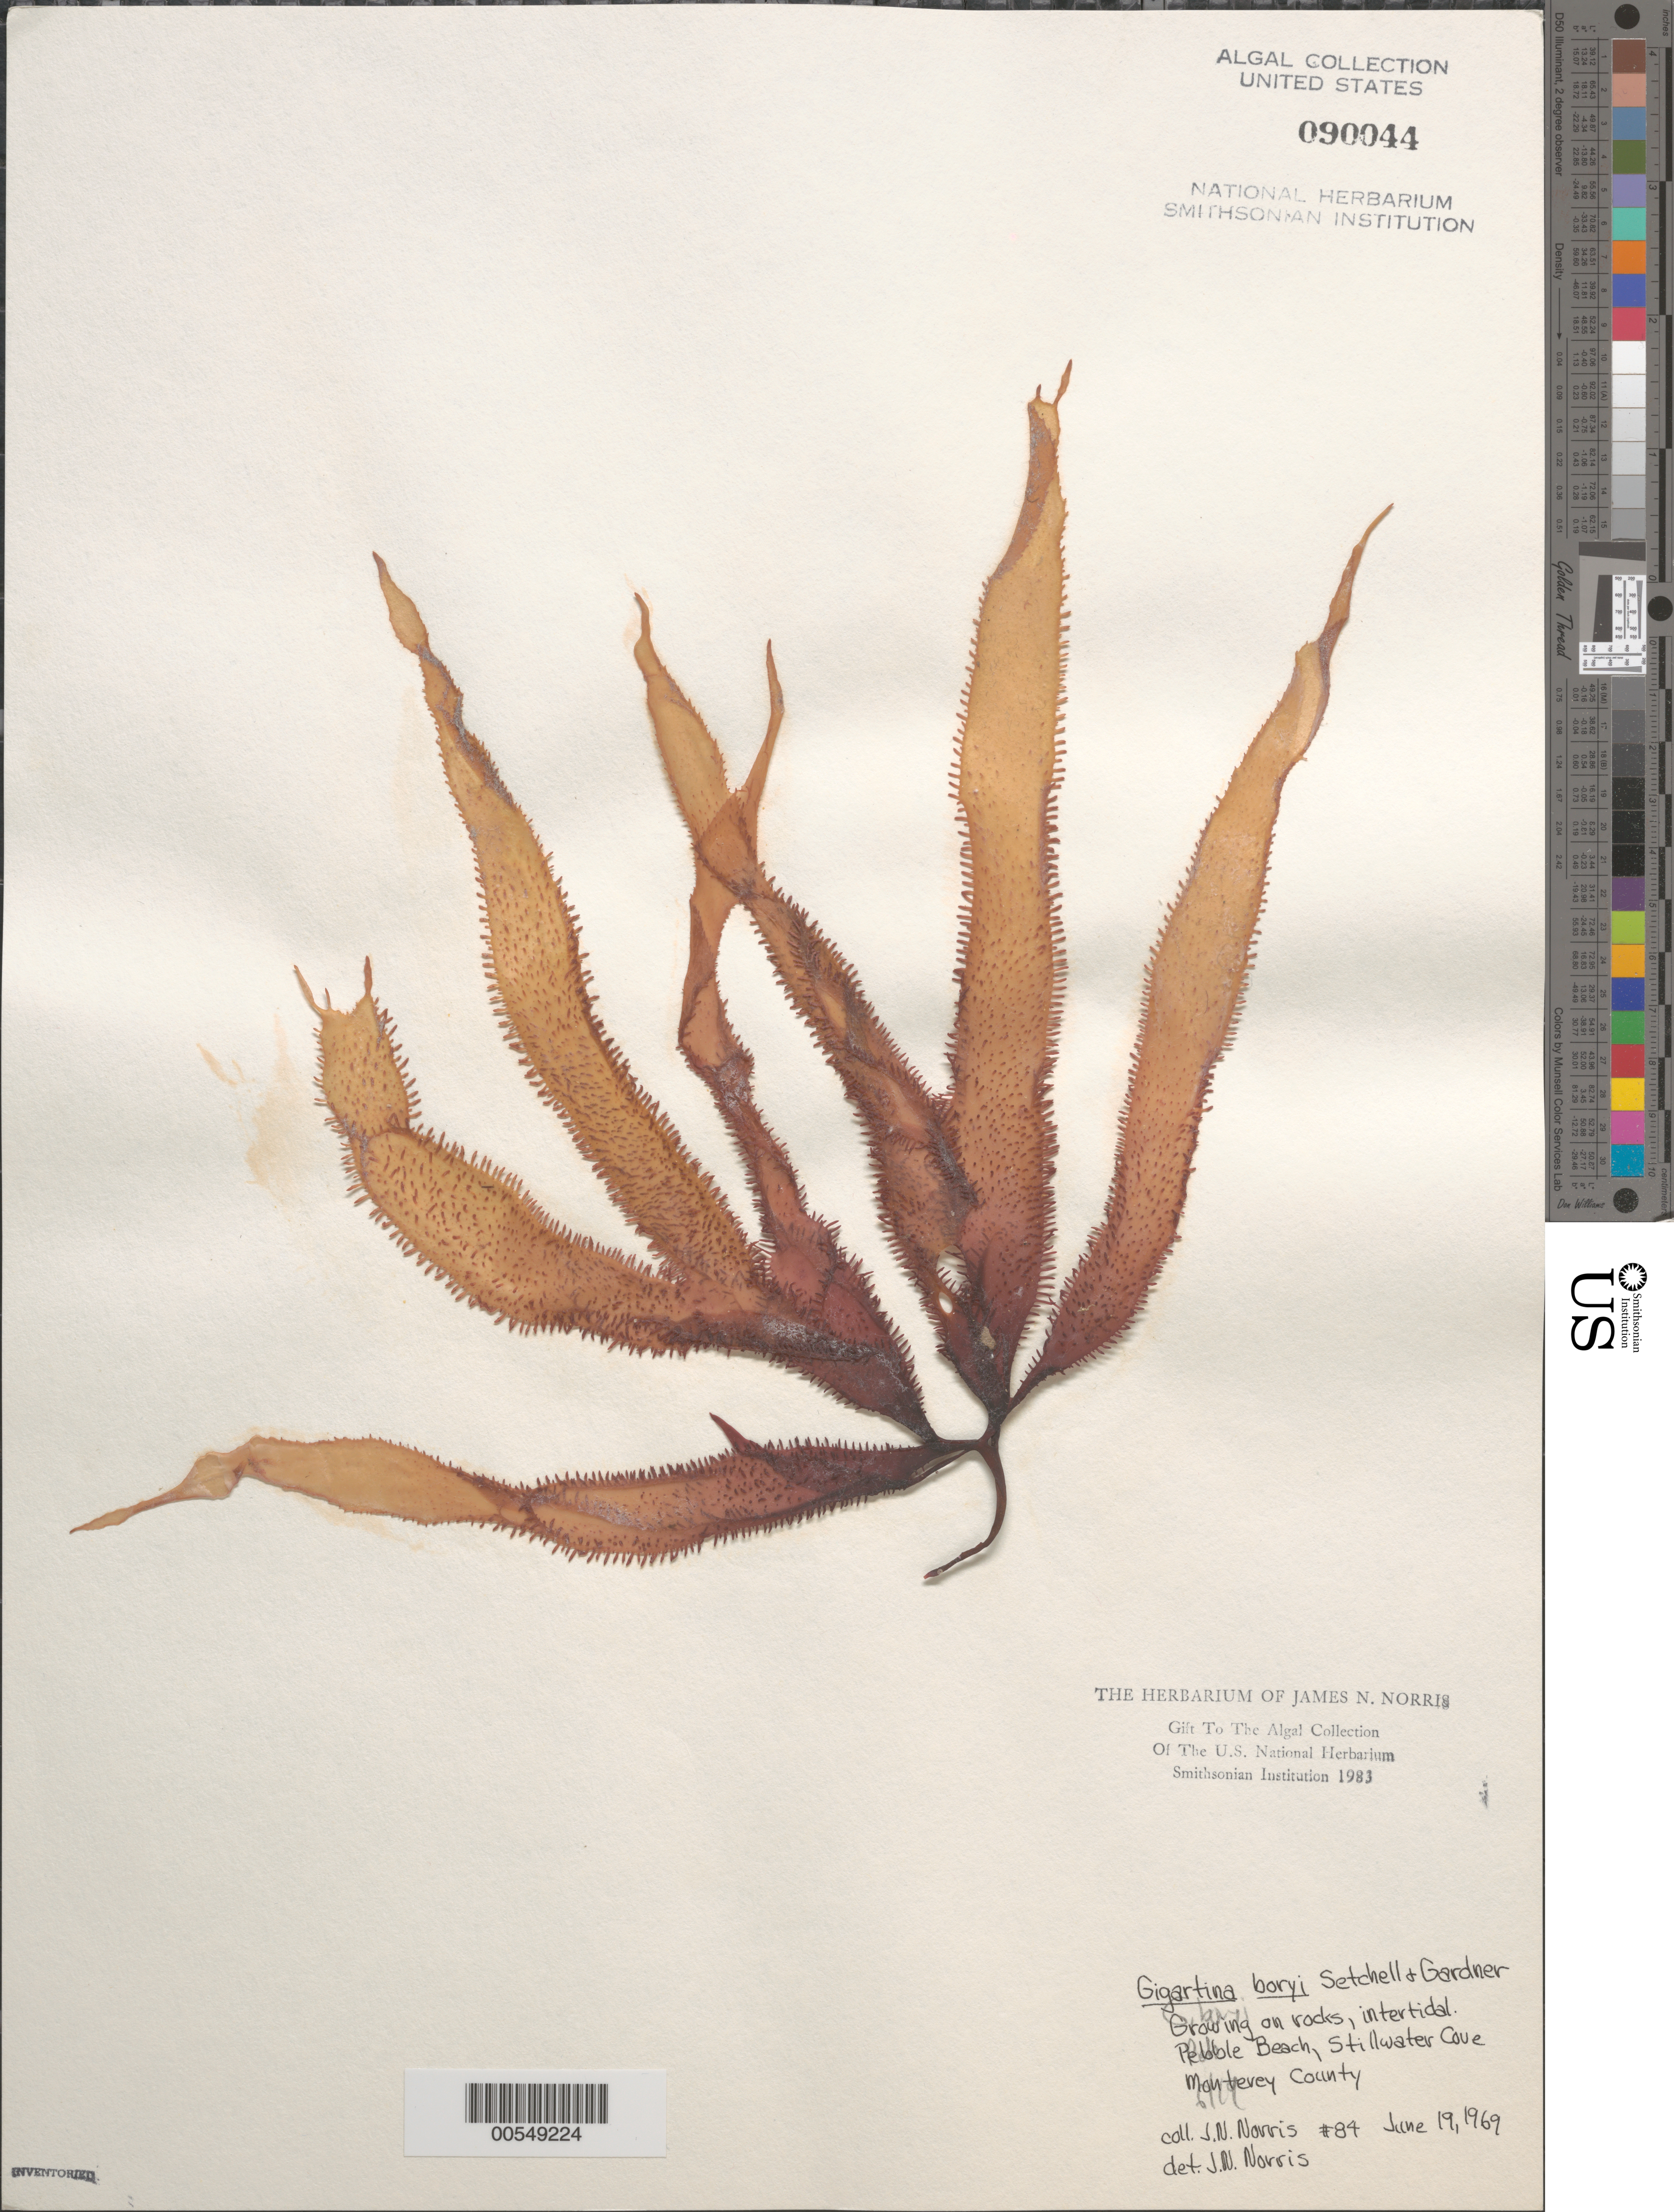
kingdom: Plantae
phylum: Rhodophyta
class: Florideophyceae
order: Gigartinales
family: Gigartinaceae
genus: Chondracanthus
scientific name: Chondracanthus harveyanus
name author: (Kütz.) Guiry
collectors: J. N. Norris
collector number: JN-84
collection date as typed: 19 Jun 1969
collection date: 1969-06-19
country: United States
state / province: California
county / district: Monterey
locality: Pebble Beach, Stillwater Cove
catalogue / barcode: US 90044